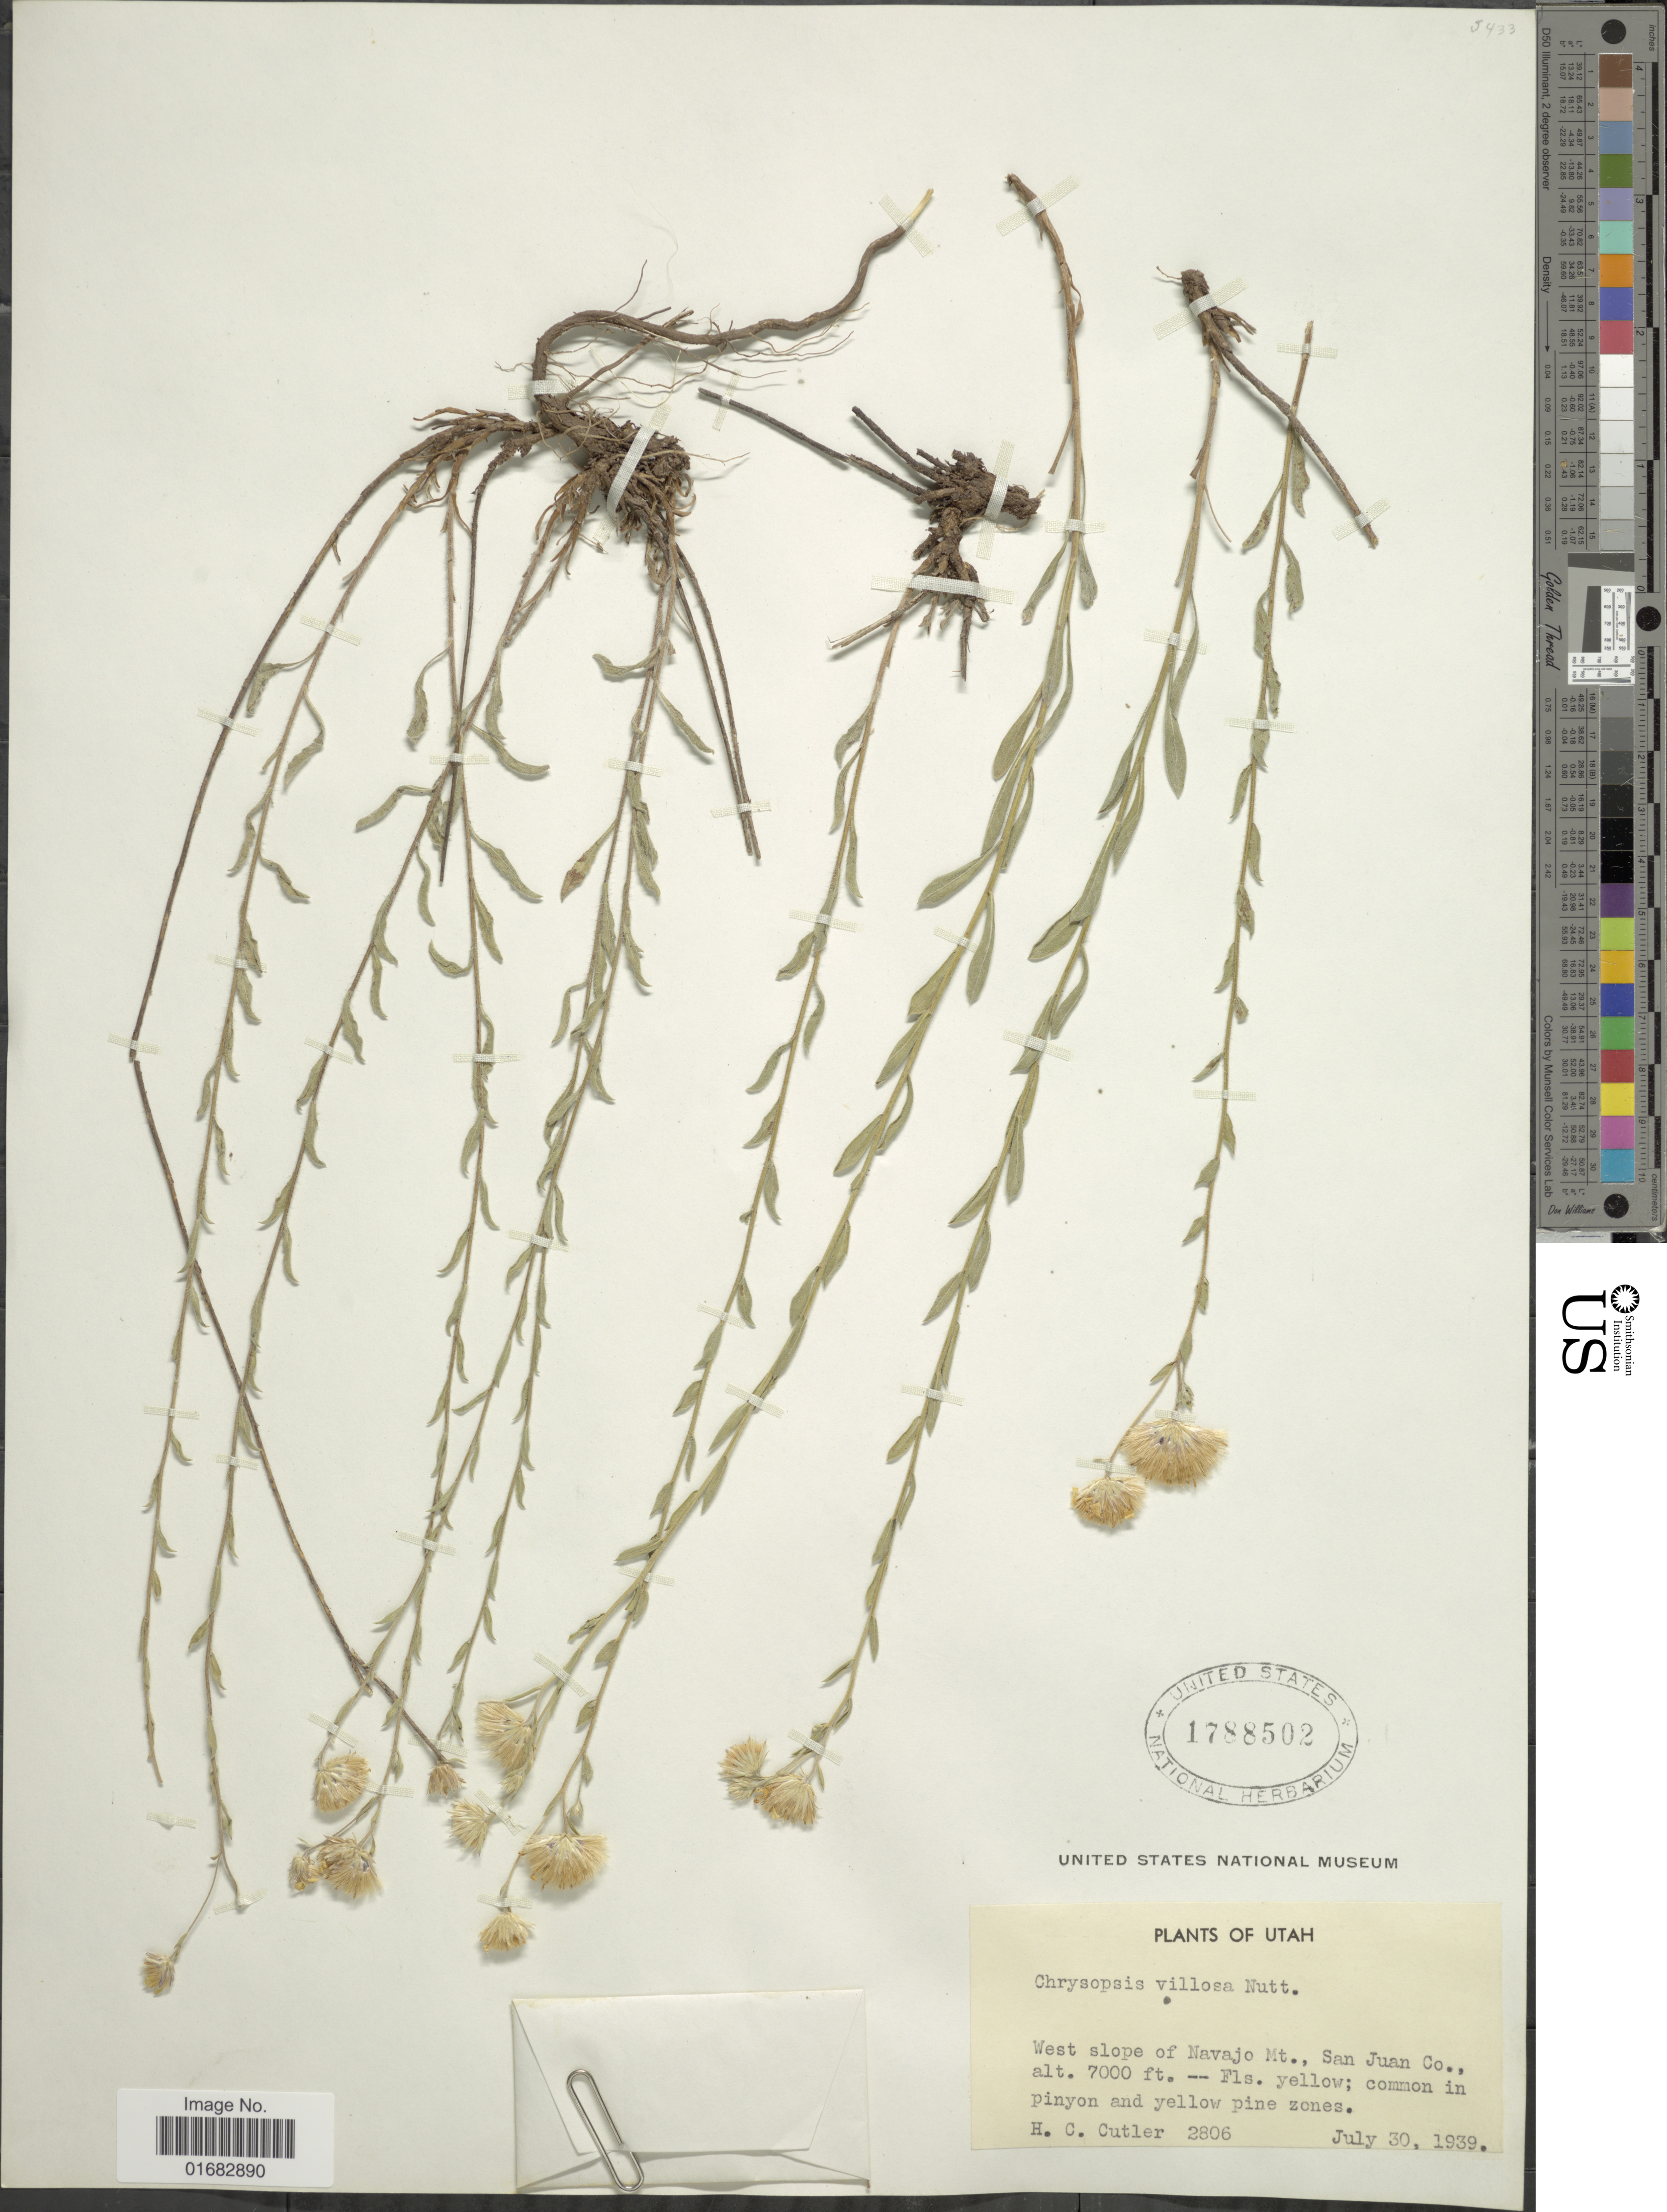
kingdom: Plantae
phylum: Tracheophyta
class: Magnoliopsida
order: Asterales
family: Asteraceae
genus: Heterotheca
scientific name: Heterotheca villosa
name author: (Pursh) Shinners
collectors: H. C. Cutler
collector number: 2806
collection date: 1939-07-30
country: United States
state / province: Utah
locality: West slope of Navajo Mt., San Juan Co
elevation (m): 2134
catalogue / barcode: US 1788502